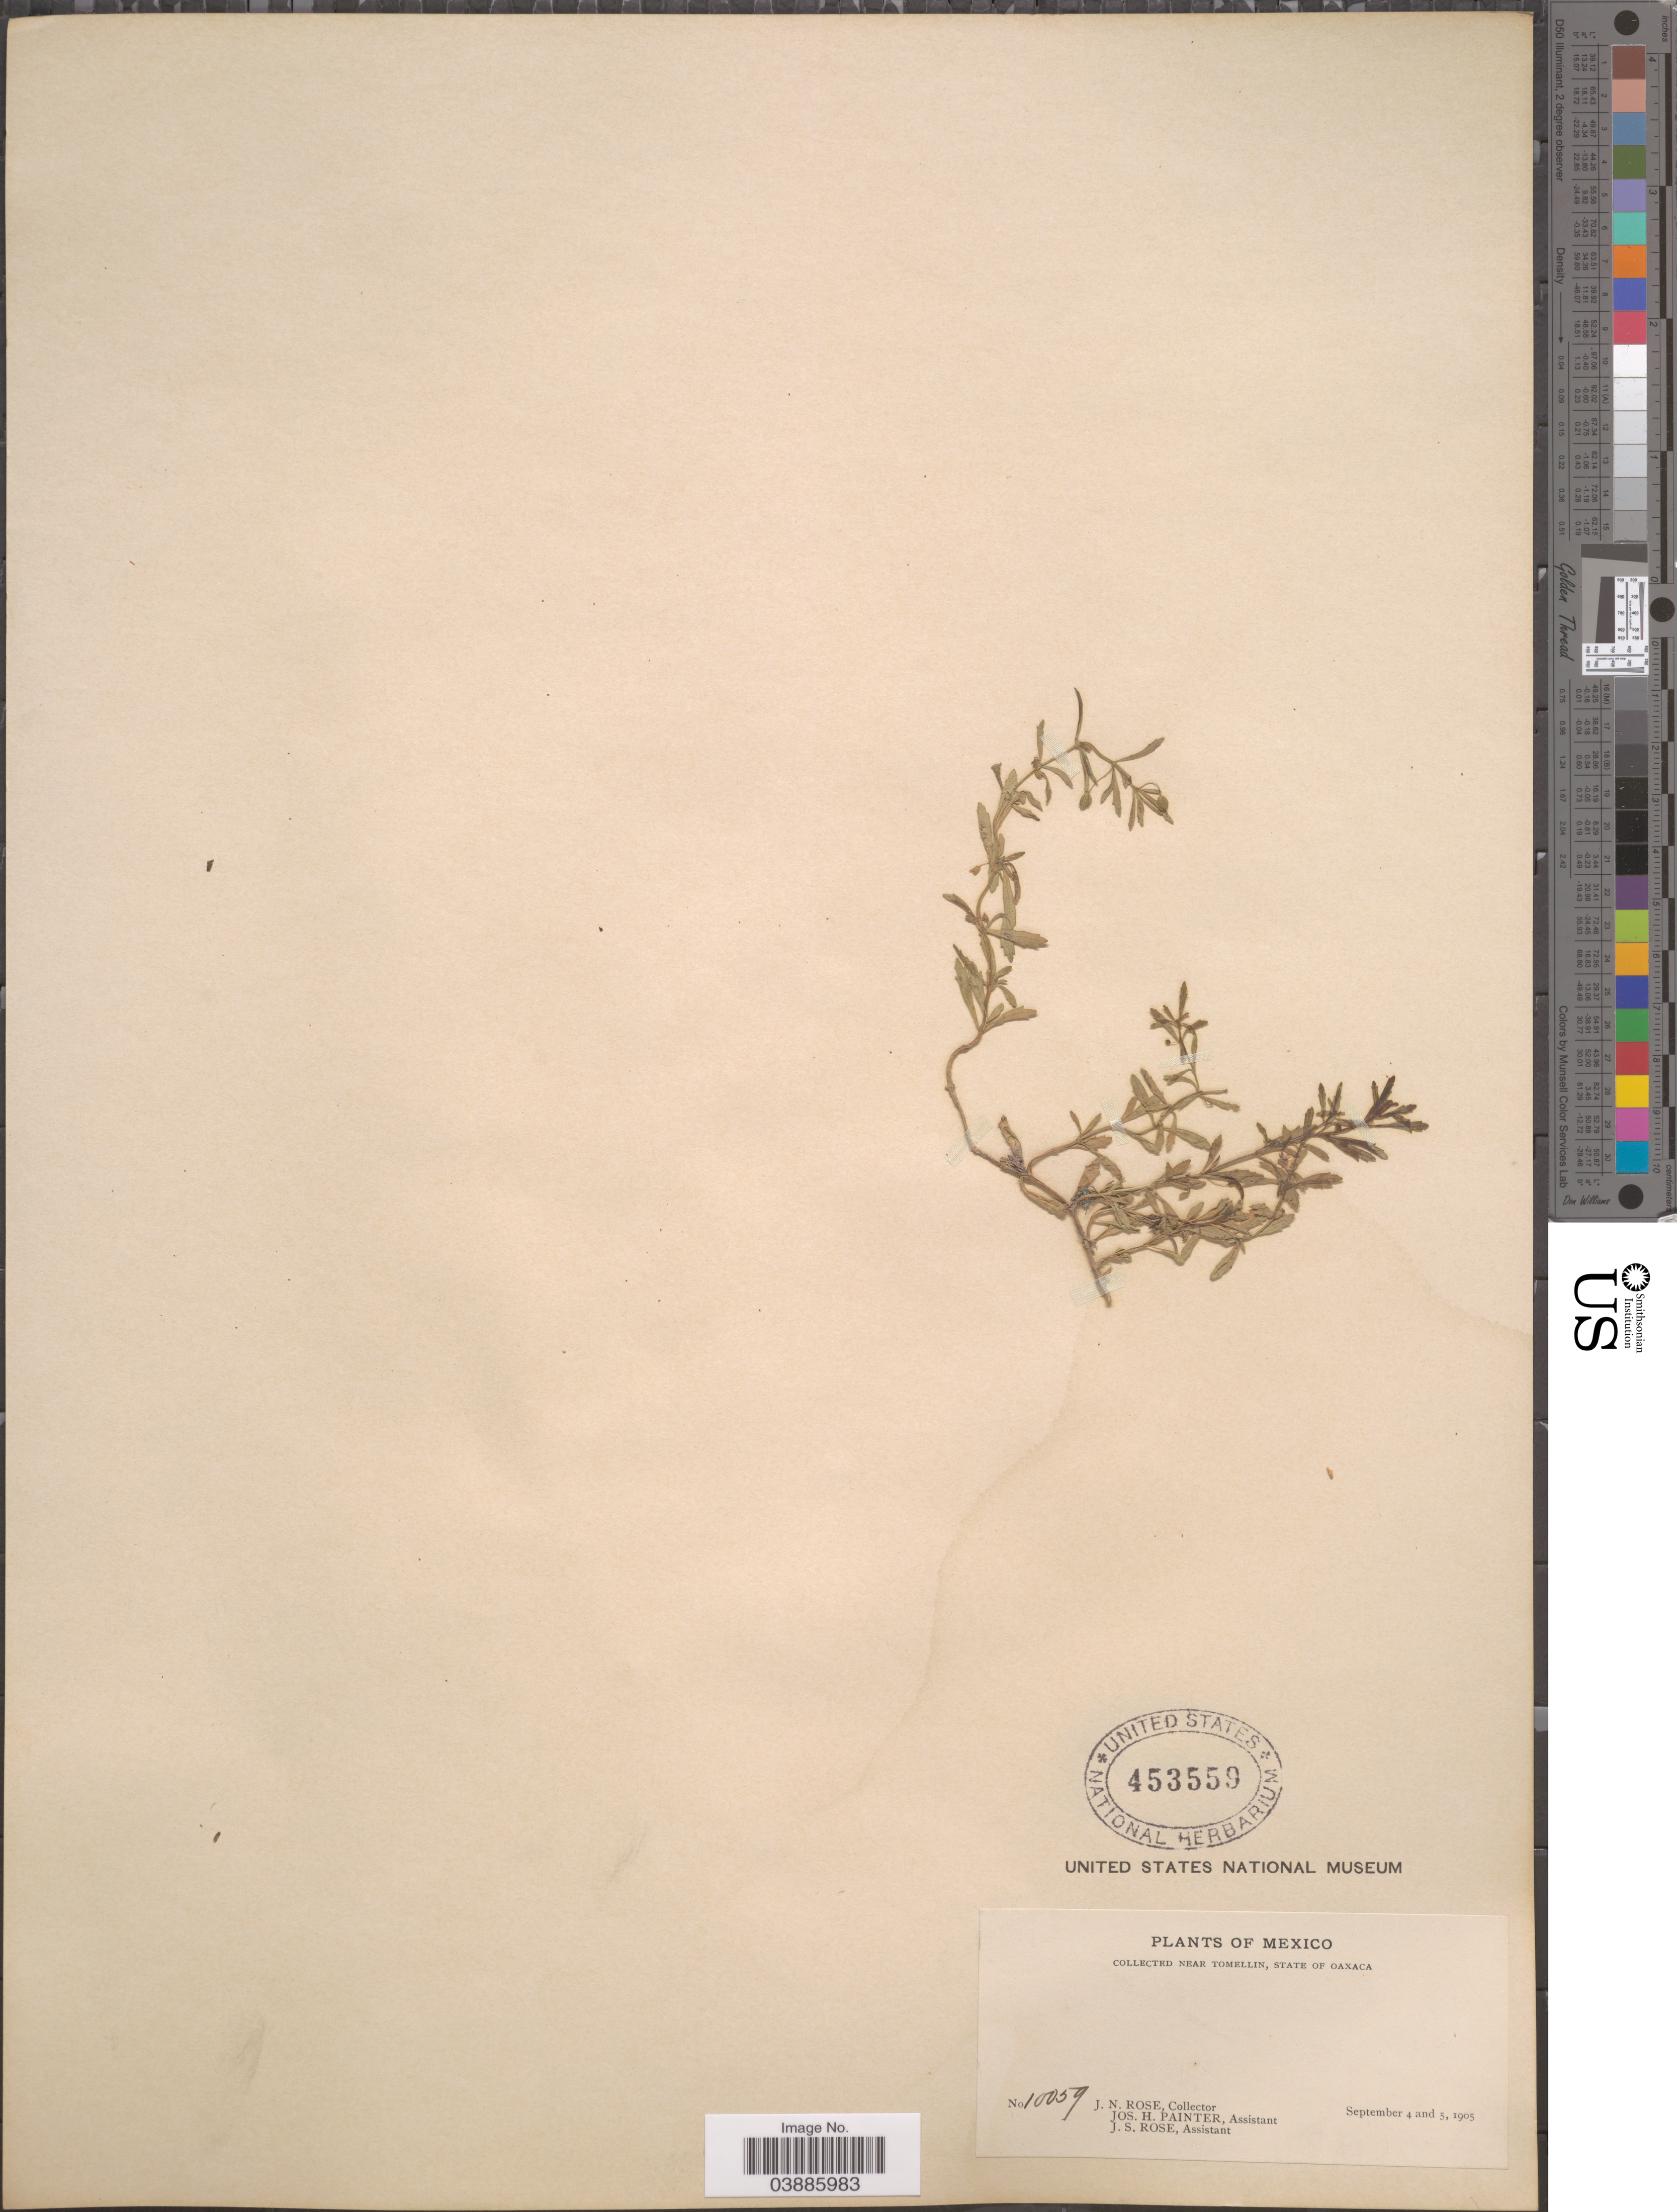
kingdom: Plantae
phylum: Tracheophyta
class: Magnoliopsida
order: Lamiales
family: Plantaginaceae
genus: Scoparia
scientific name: Scoparia dulcis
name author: L.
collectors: J. N. Rose, J. H. Painter & J. S. Rose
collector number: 10059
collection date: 1905-09-04/1905-09-05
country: Mexico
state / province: Oaxaca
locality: Near Tomellin.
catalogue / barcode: US 453559